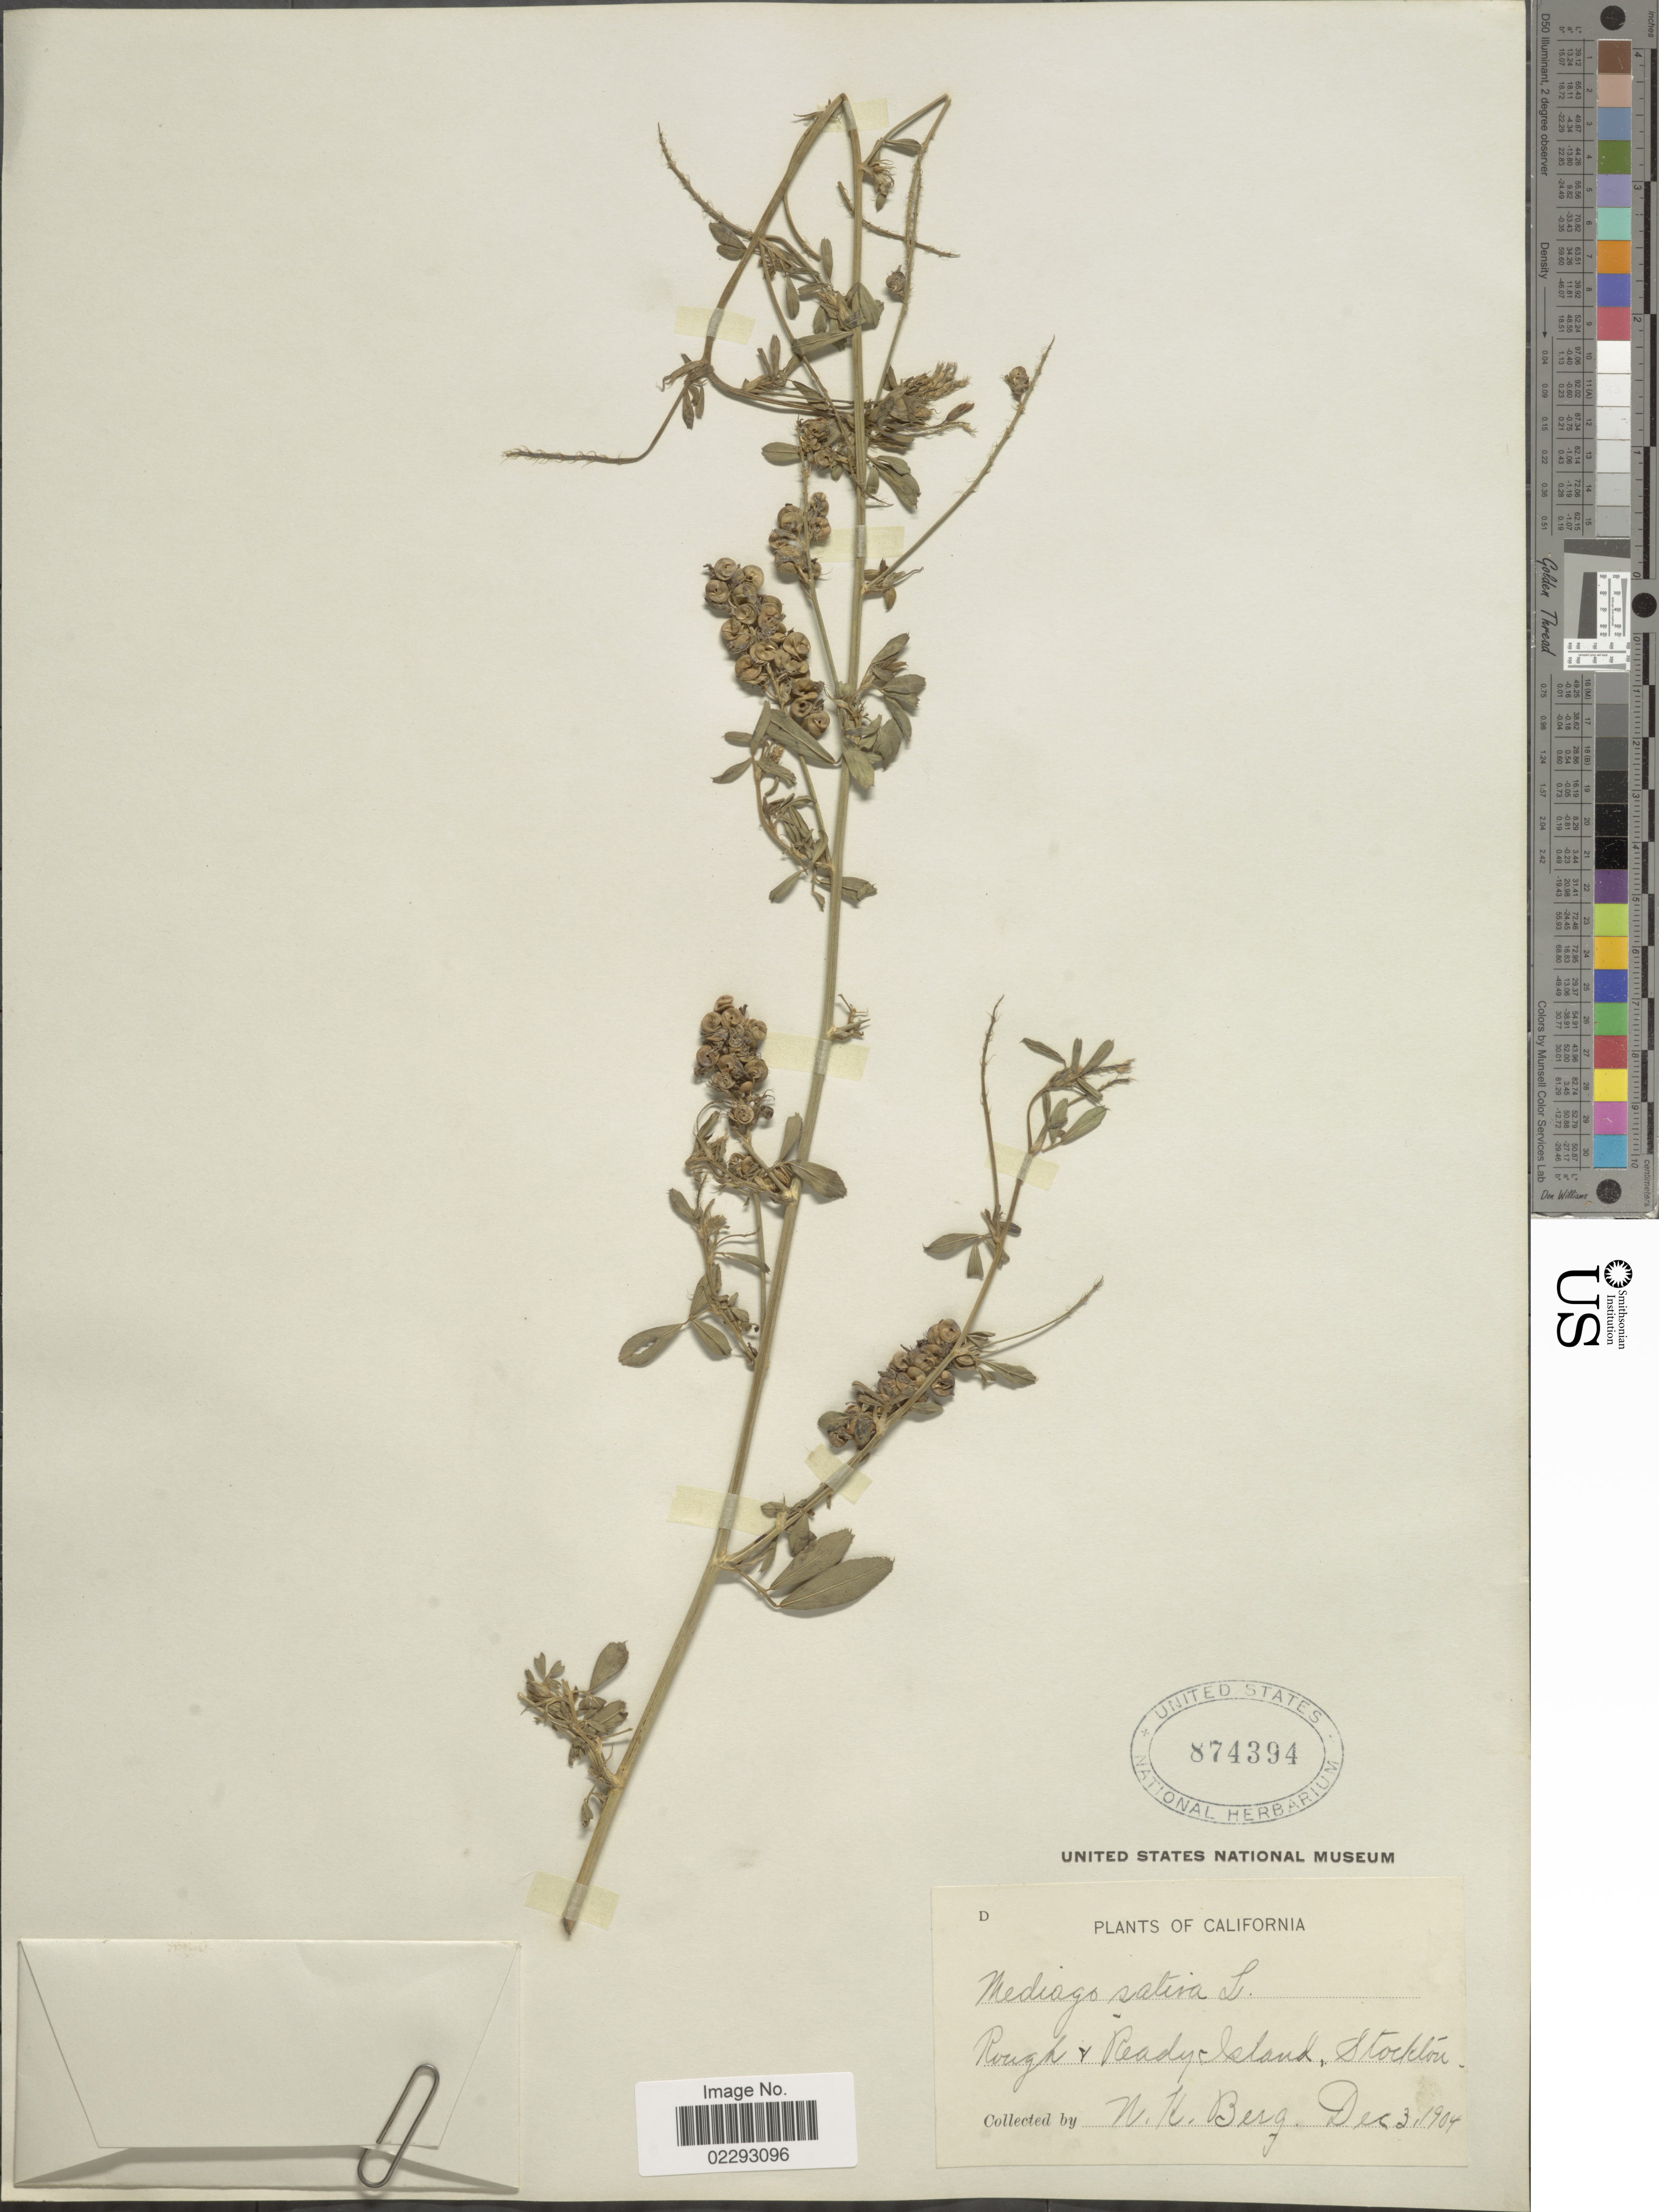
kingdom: Plantae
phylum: Tracheophyta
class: Magnoliopsida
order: Fabales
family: Fabaceae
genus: Medicago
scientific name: Medicago sativa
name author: L.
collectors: N. Berg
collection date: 1904-12-03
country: United States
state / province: California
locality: Rough & Ready Island, Stocklon.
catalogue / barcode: US 874394